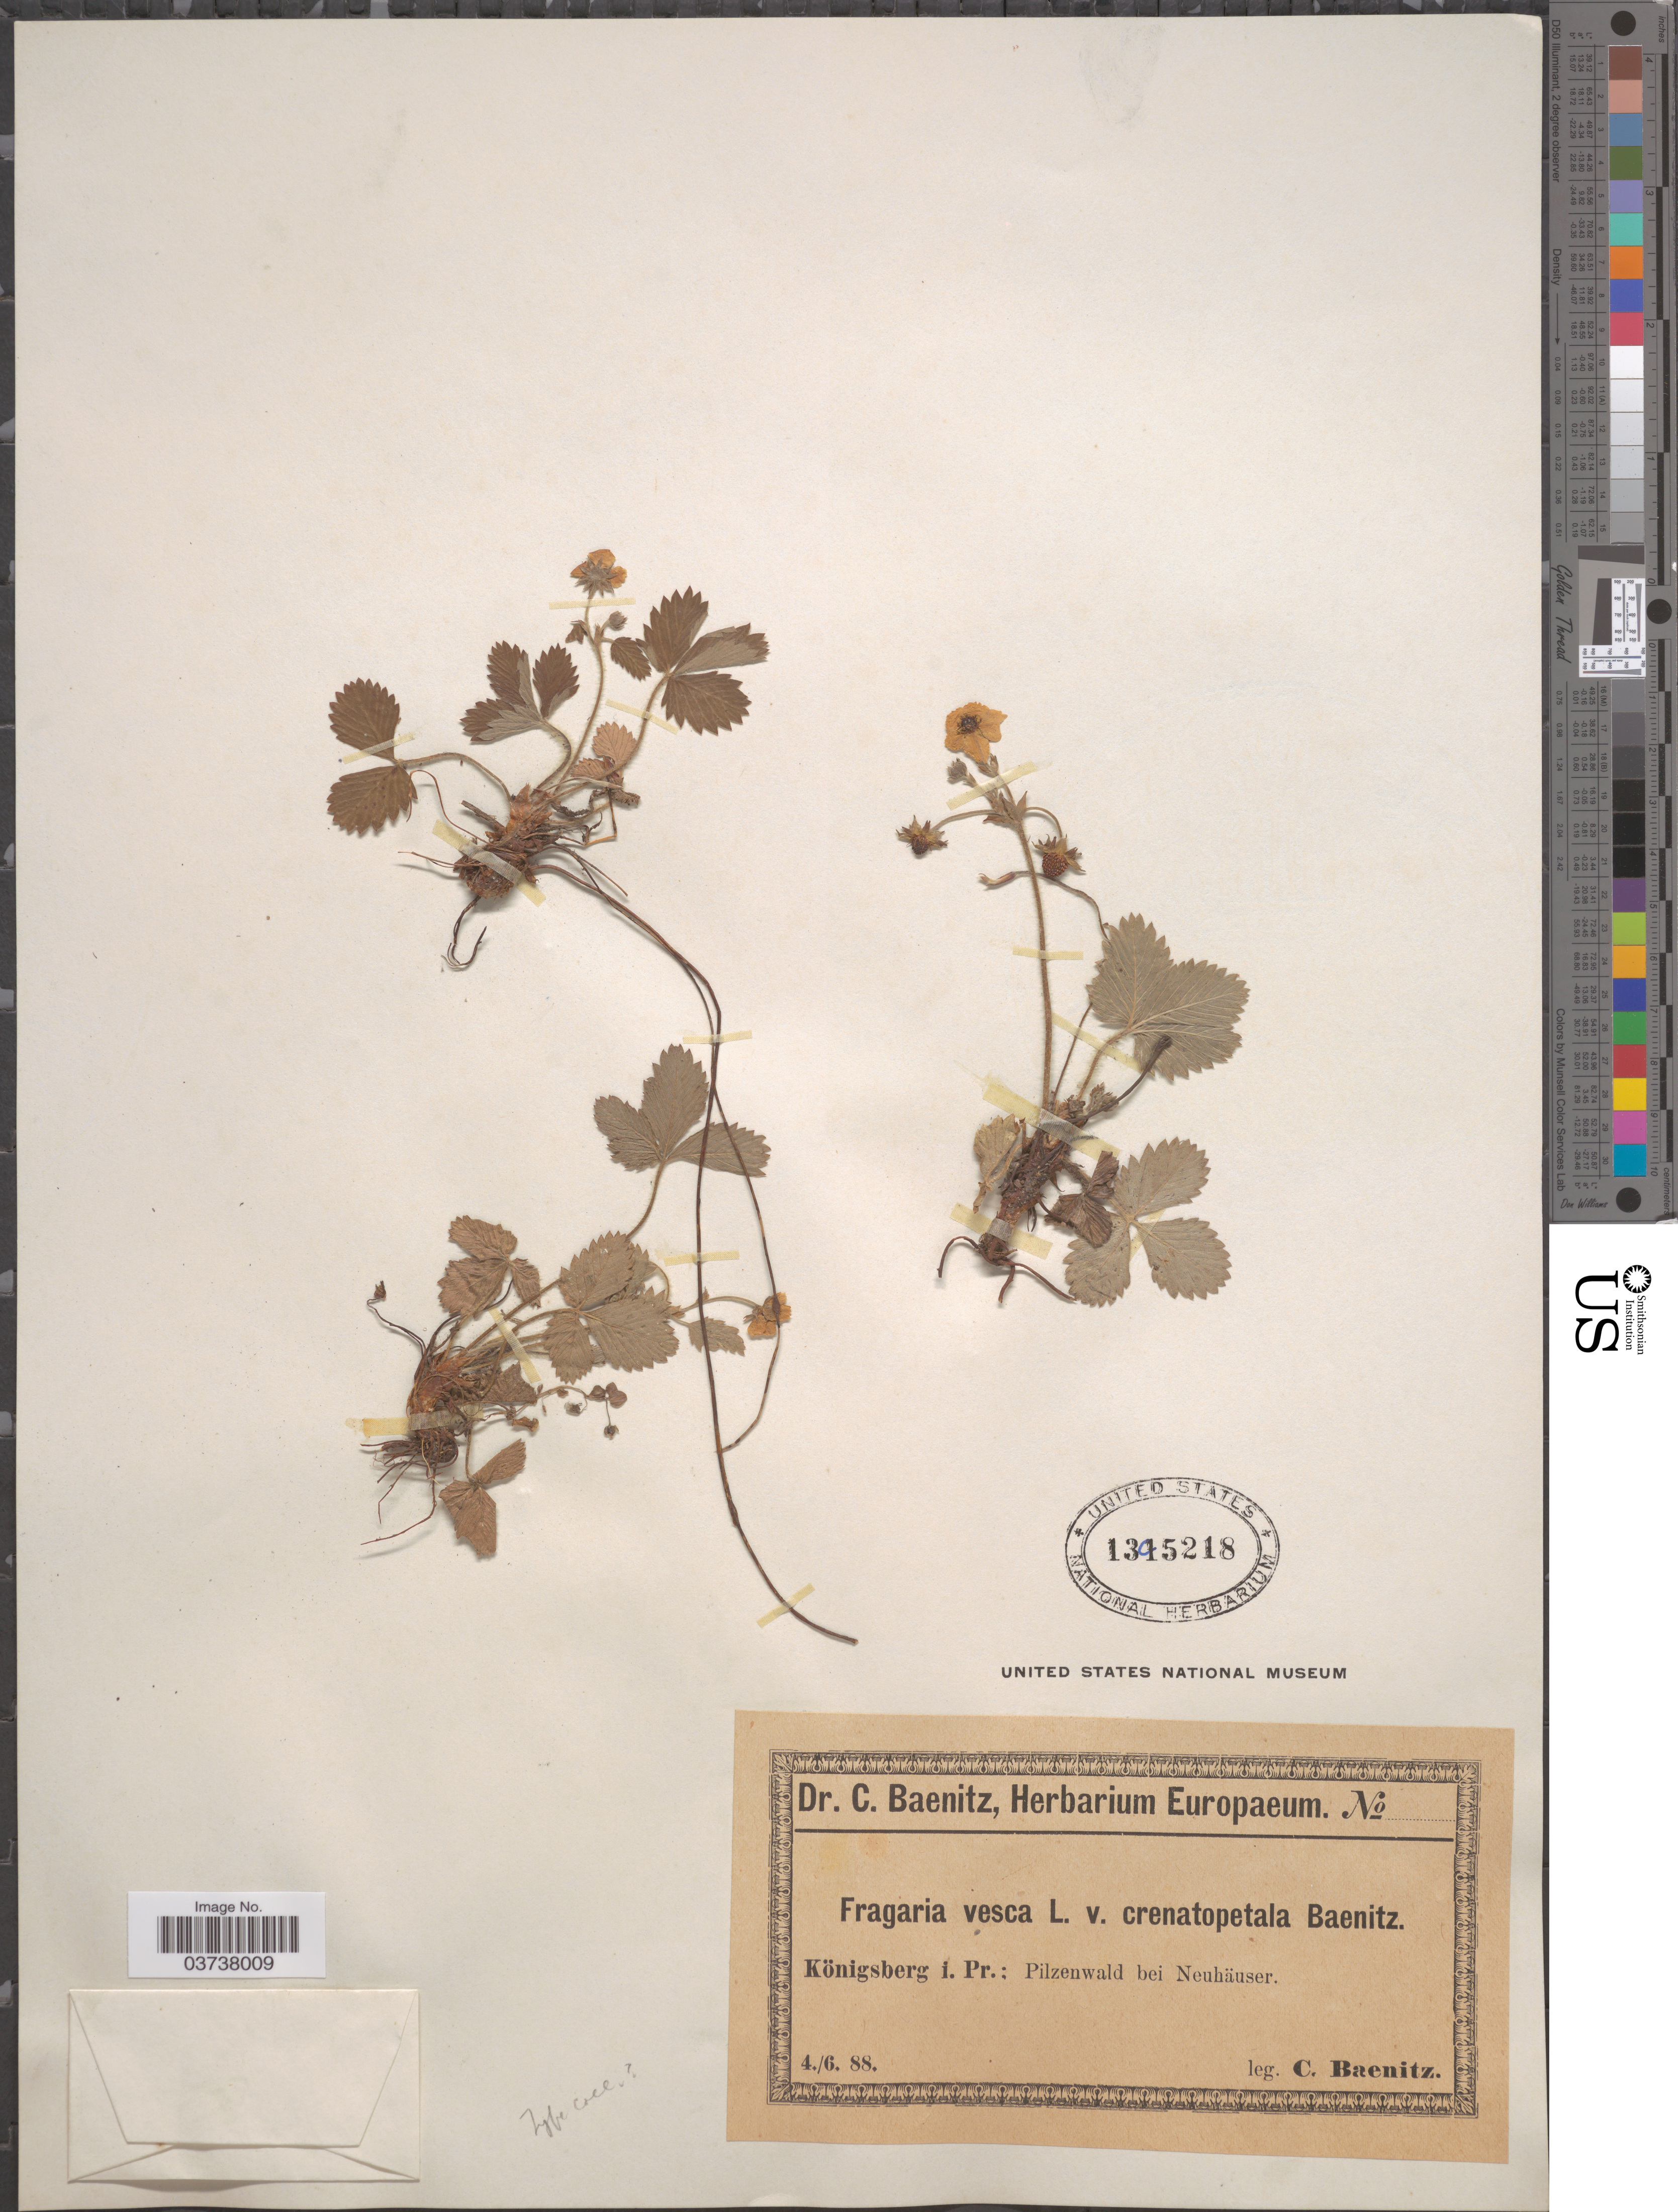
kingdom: Plantae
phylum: Tracheophyta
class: Magnoliopsida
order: Rosales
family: Rosaceae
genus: Fragaria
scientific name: Fragaria vesca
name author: L.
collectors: C. G. Baenitz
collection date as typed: Transcribed d/m/y: 4/6/88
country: Russian Federation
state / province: Kaliningrad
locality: Königsberg i. Pr.: Pilzenwald bei Neuhäuser.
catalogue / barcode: US 1395218